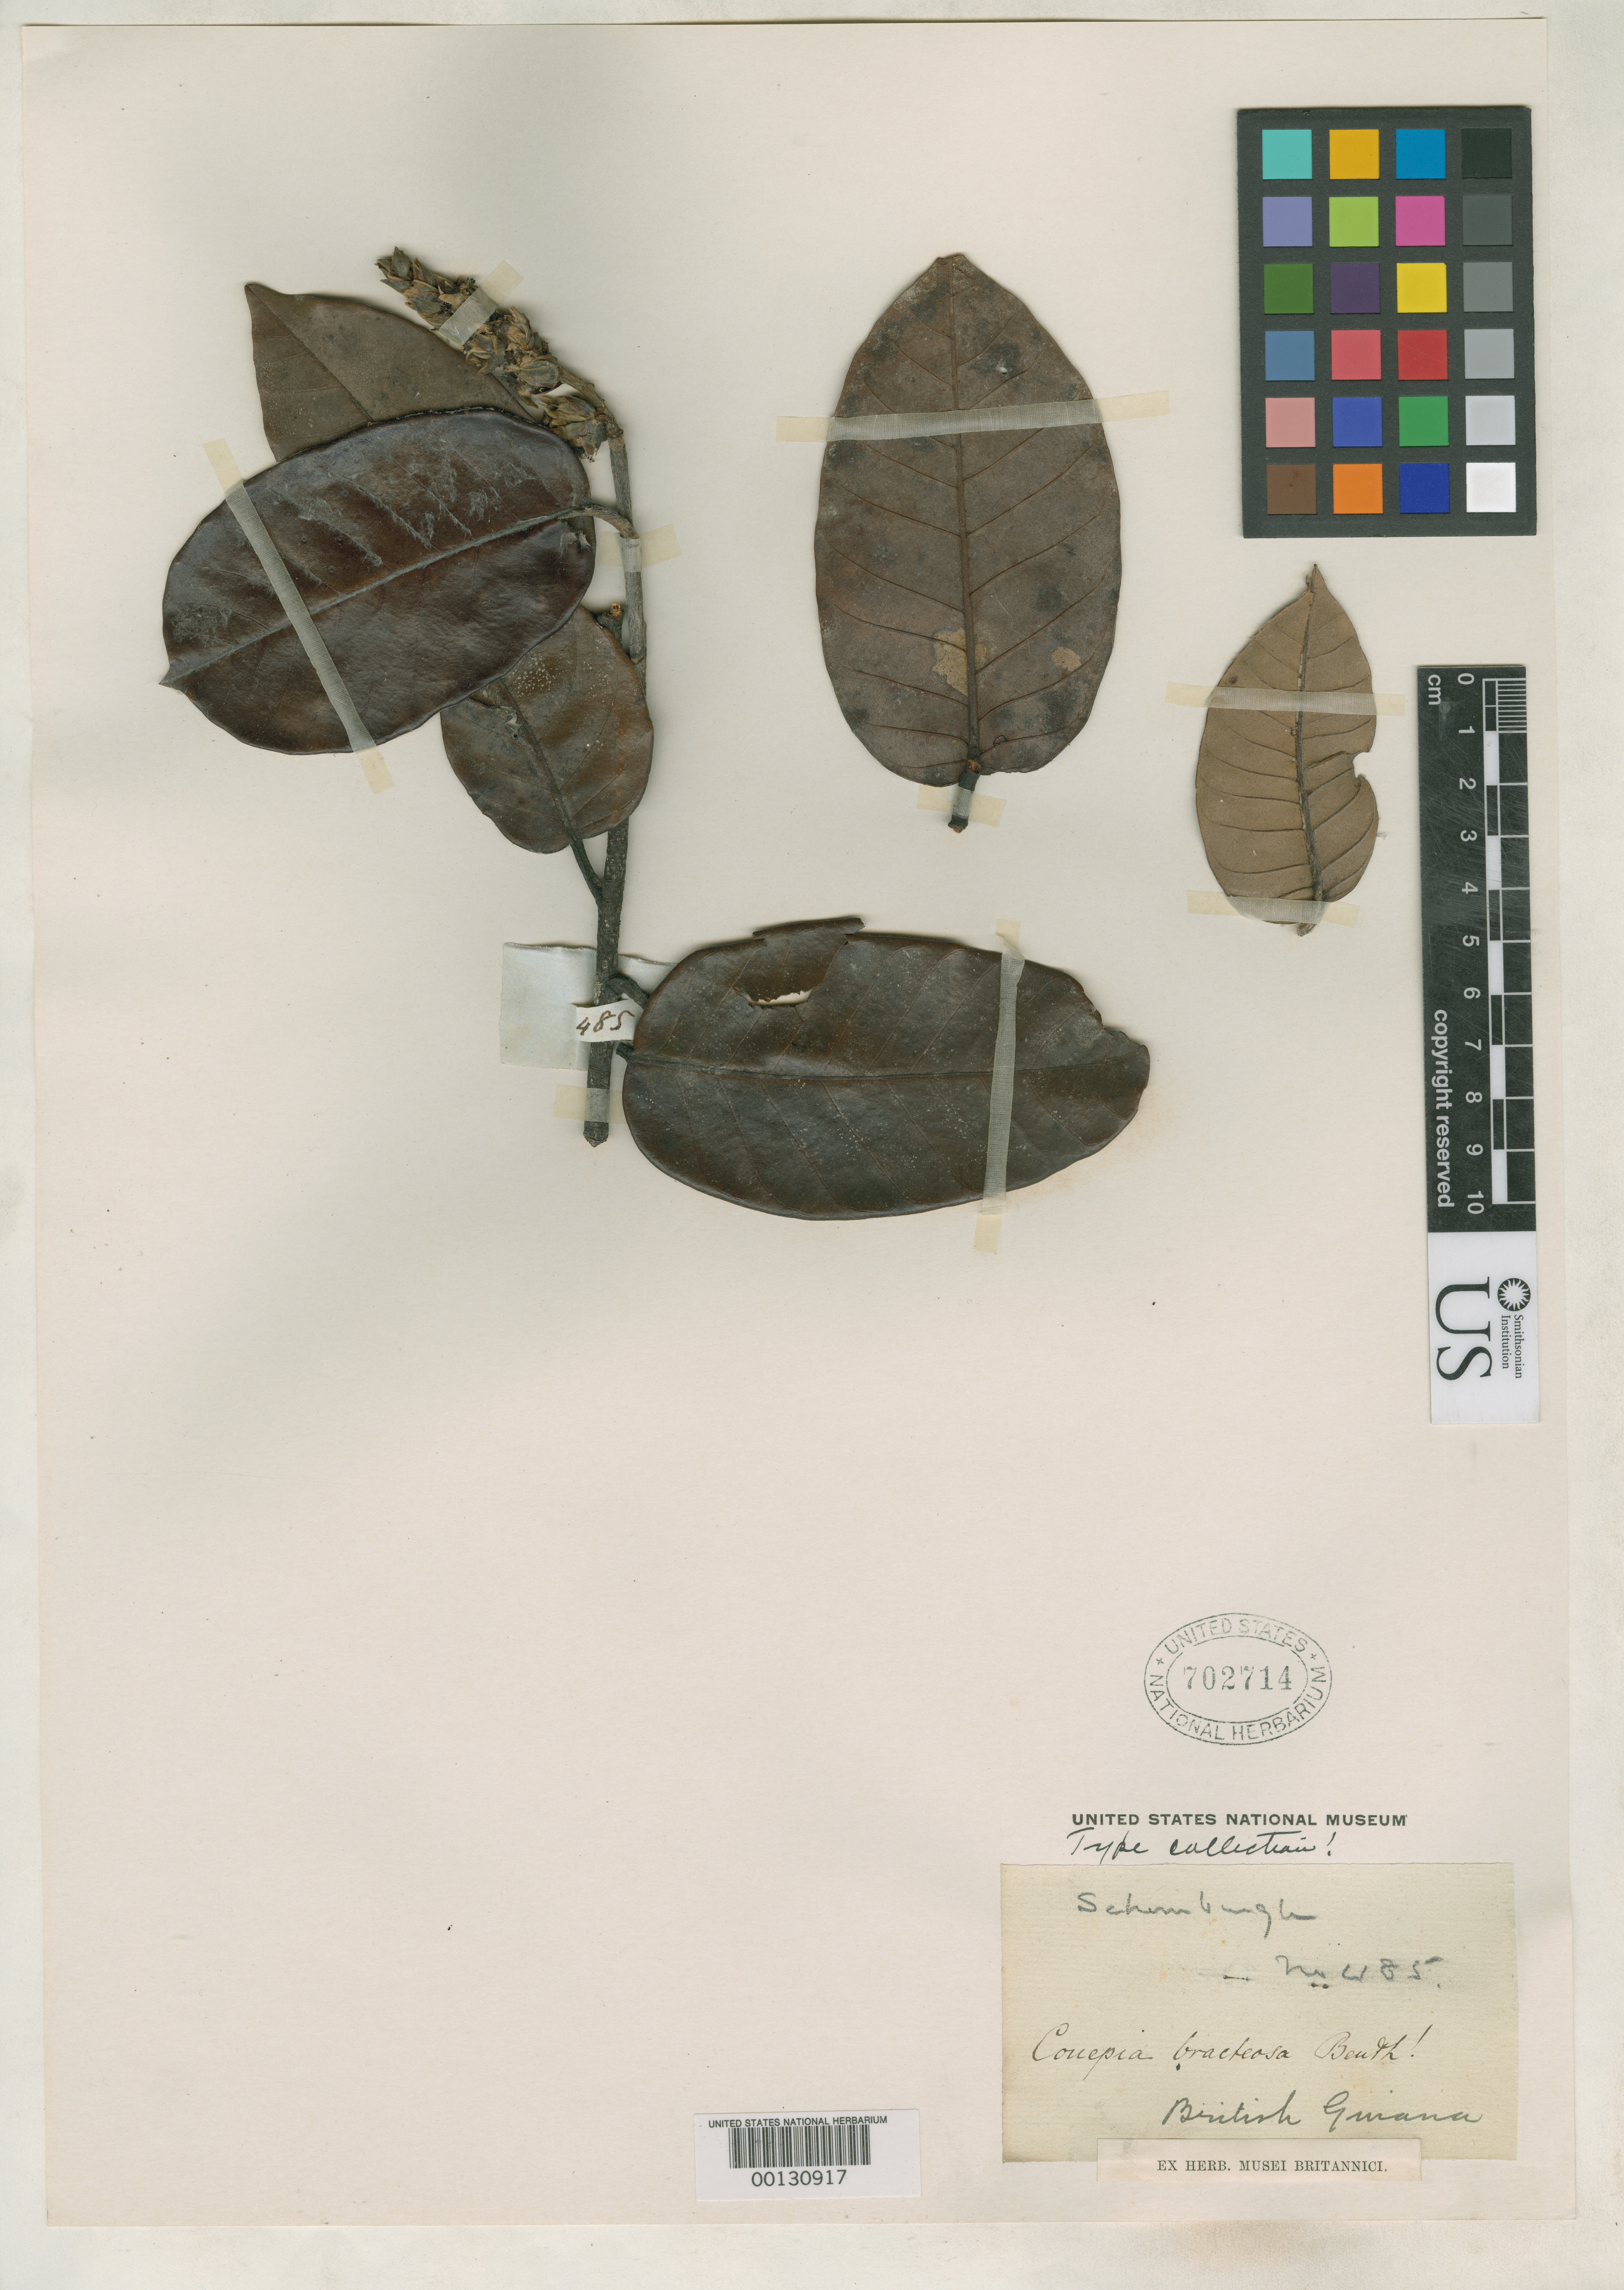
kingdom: Plantae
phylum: Tracheophyta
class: Magnoliopsida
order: Malpighiales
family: Chrysobalanaceae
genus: Couepia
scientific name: Couepia bracteosa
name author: Benth.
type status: Isotype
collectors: R. H. Schomburgk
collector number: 485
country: Guyana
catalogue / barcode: US 702714